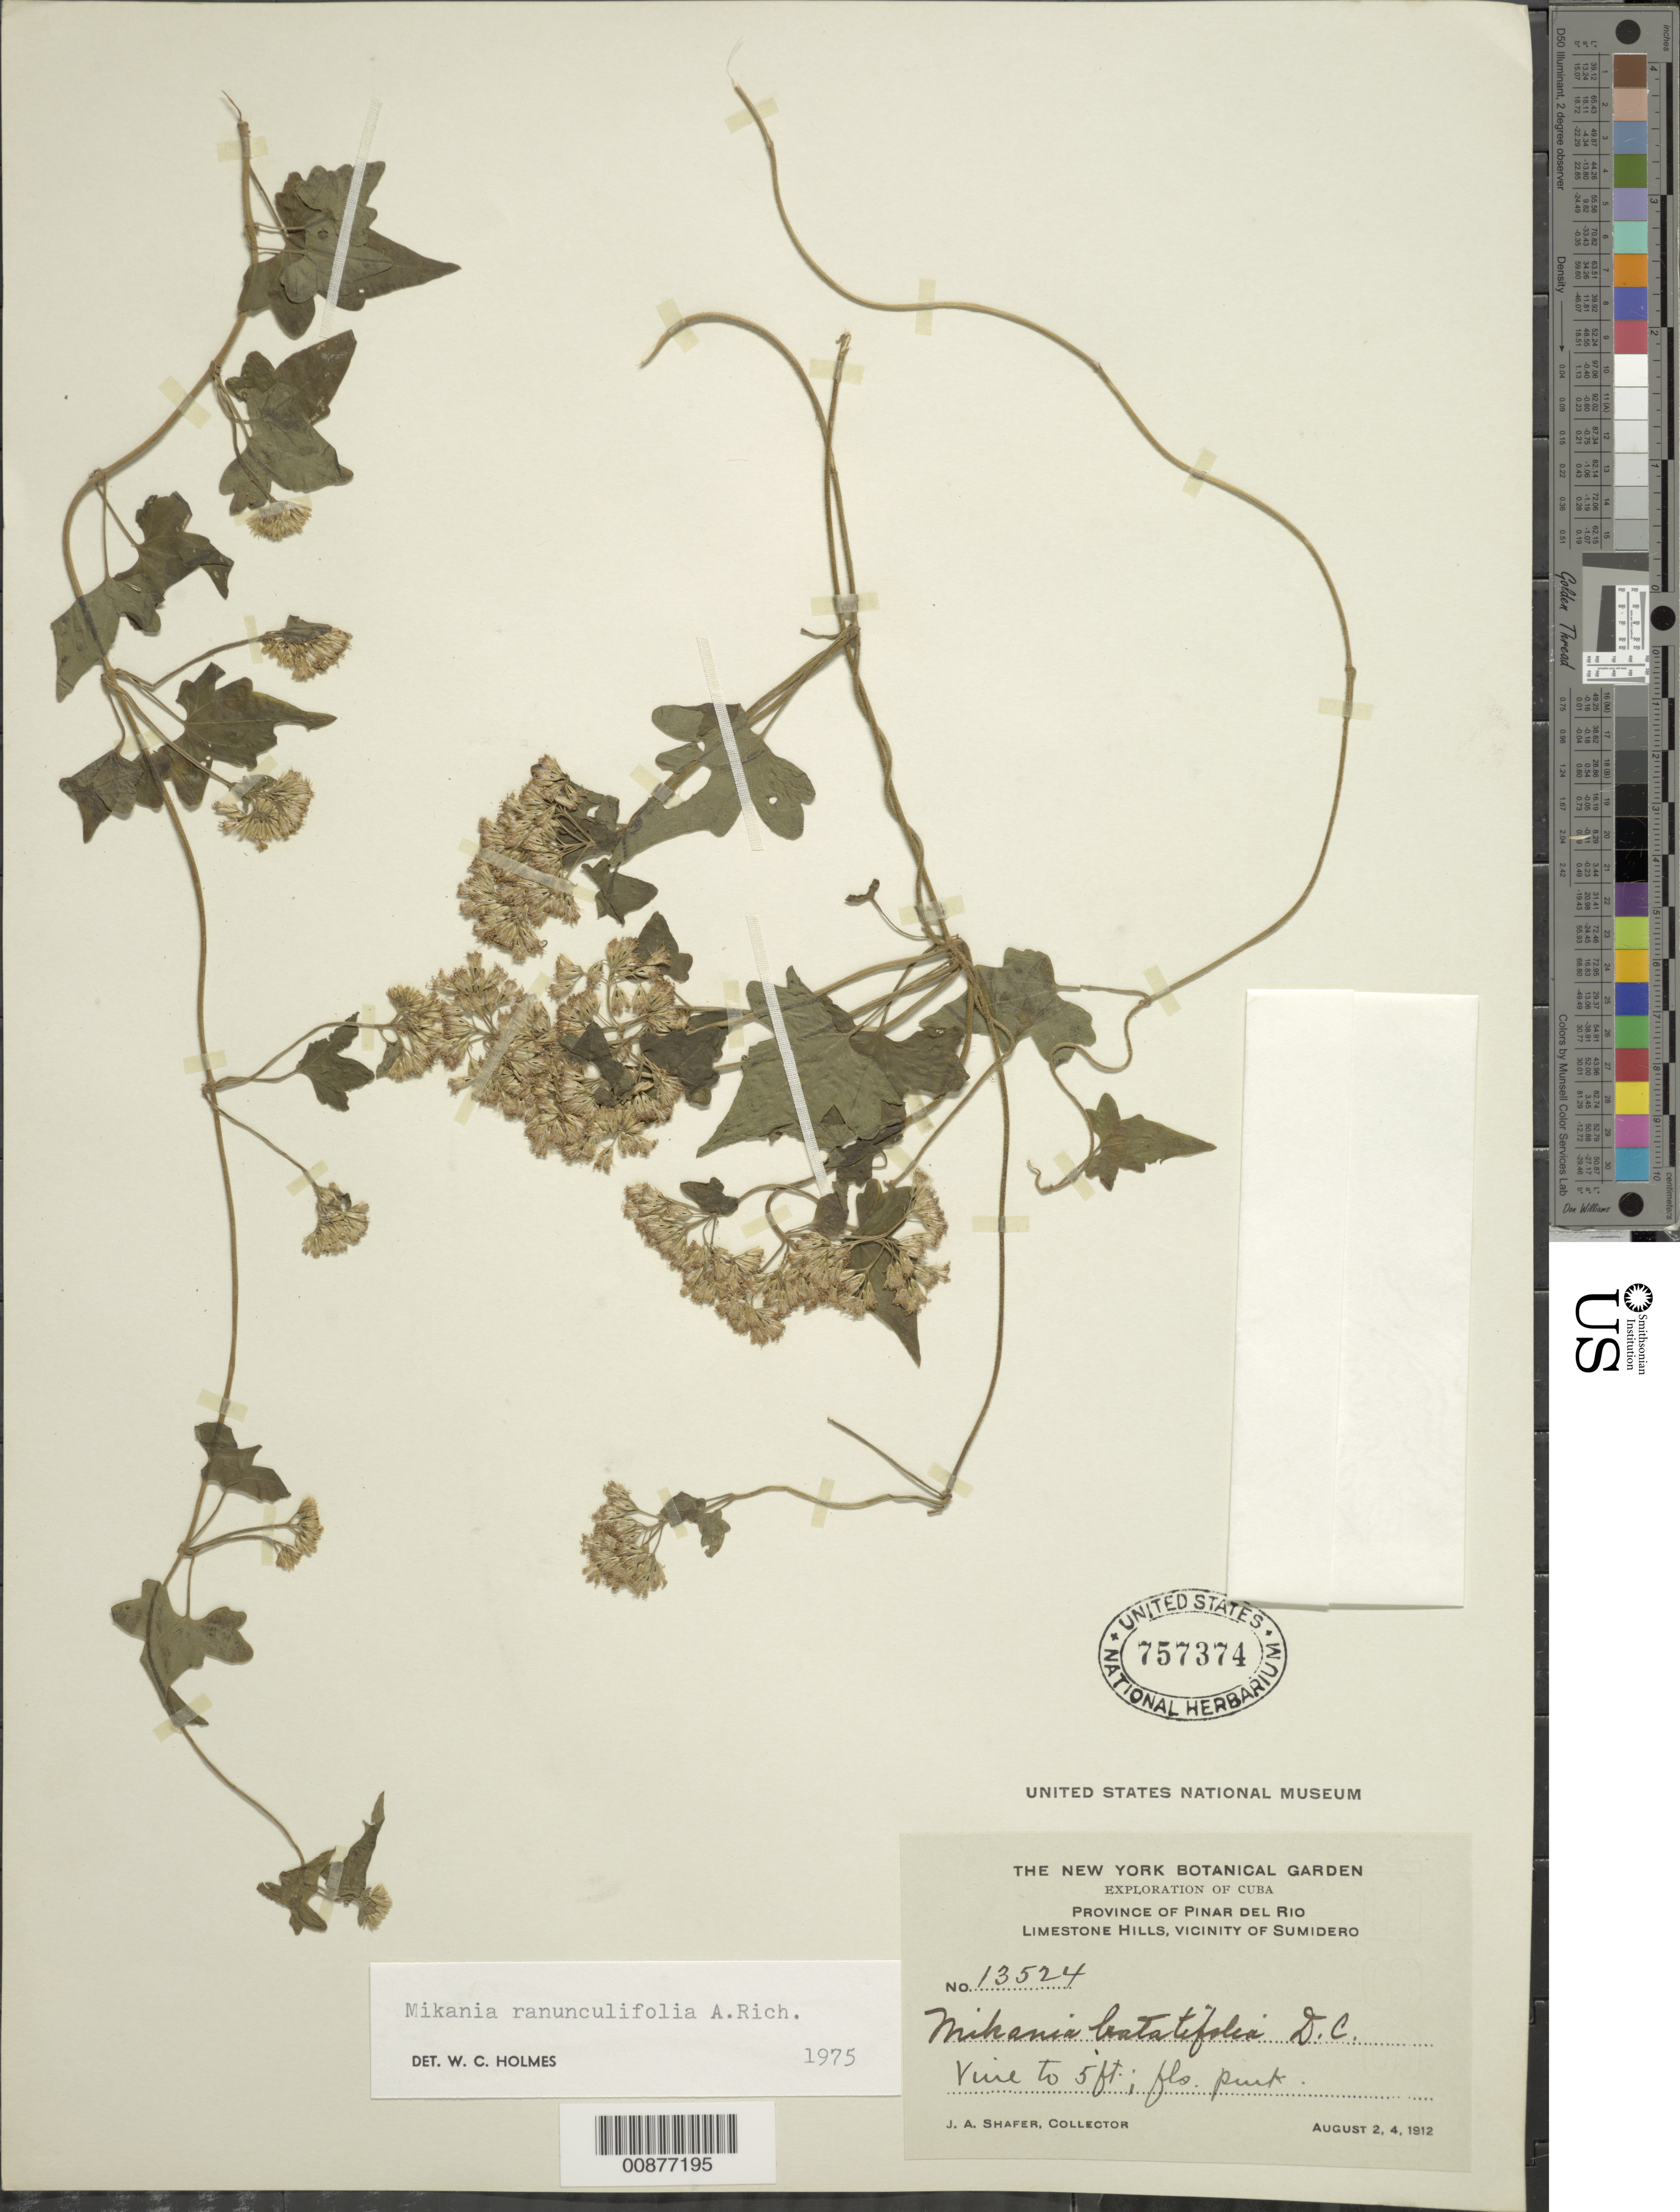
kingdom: Plantae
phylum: Tracheophyta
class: Magnoliopsida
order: Asterales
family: Asteraceae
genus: Mikania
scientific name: Mikania ranunculifolia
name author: A. Rich.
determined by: Holmes, Walter C., (BAYLU), Baylor University (UNITED STATES)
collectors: J. A. Shafer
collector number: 13524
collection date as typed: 02 Aug 1912 and 04 Aug 1912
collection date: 1912-08-02,1912-08-04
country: Cuba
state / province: Pinar del Río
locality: Vicinity of Sumidero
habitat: Limestone hills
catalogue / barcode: US 757374